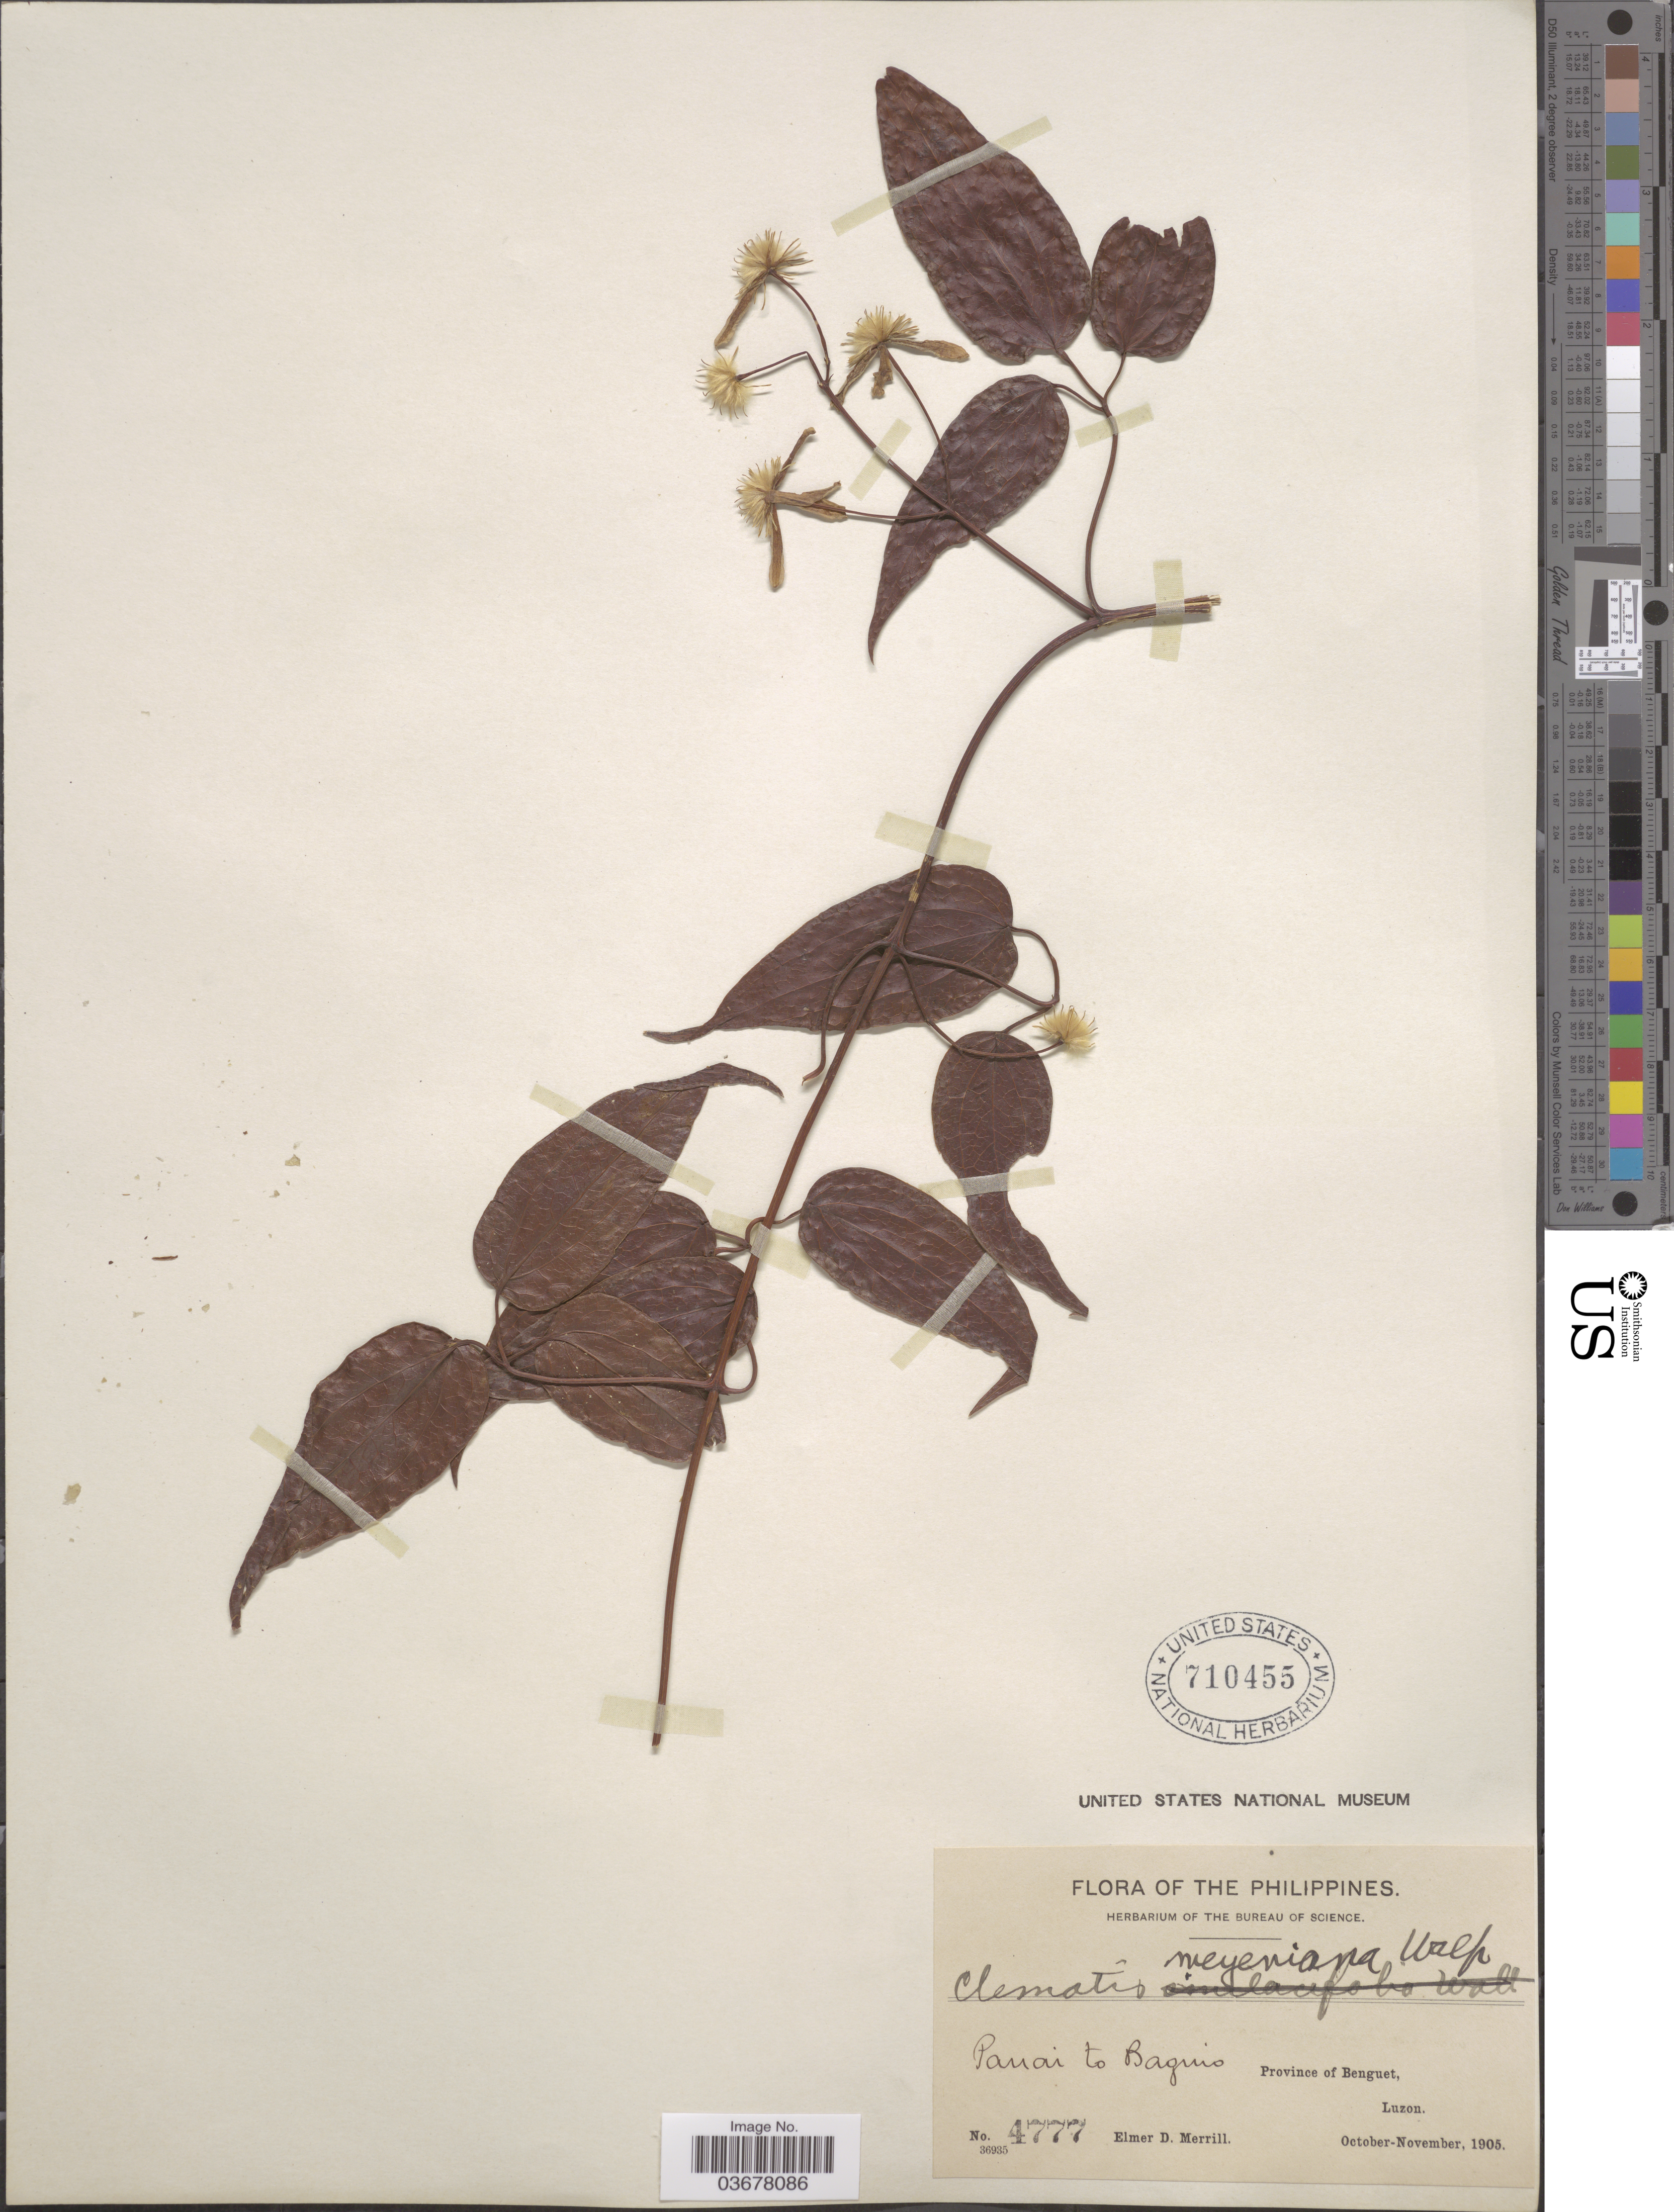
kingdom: Plantae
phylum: Tracheophyta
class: Magnoliopsida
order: Ranunculales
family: Ranunculaceae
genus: Clematis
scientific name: Clematis meyeniana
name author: Walp.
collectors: E. D. Merrill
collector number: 4777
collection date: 1905-10/1905-11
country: Philippines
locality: Panai to Baguio. Province of Benguet, Luzon.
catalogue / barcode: US 710455